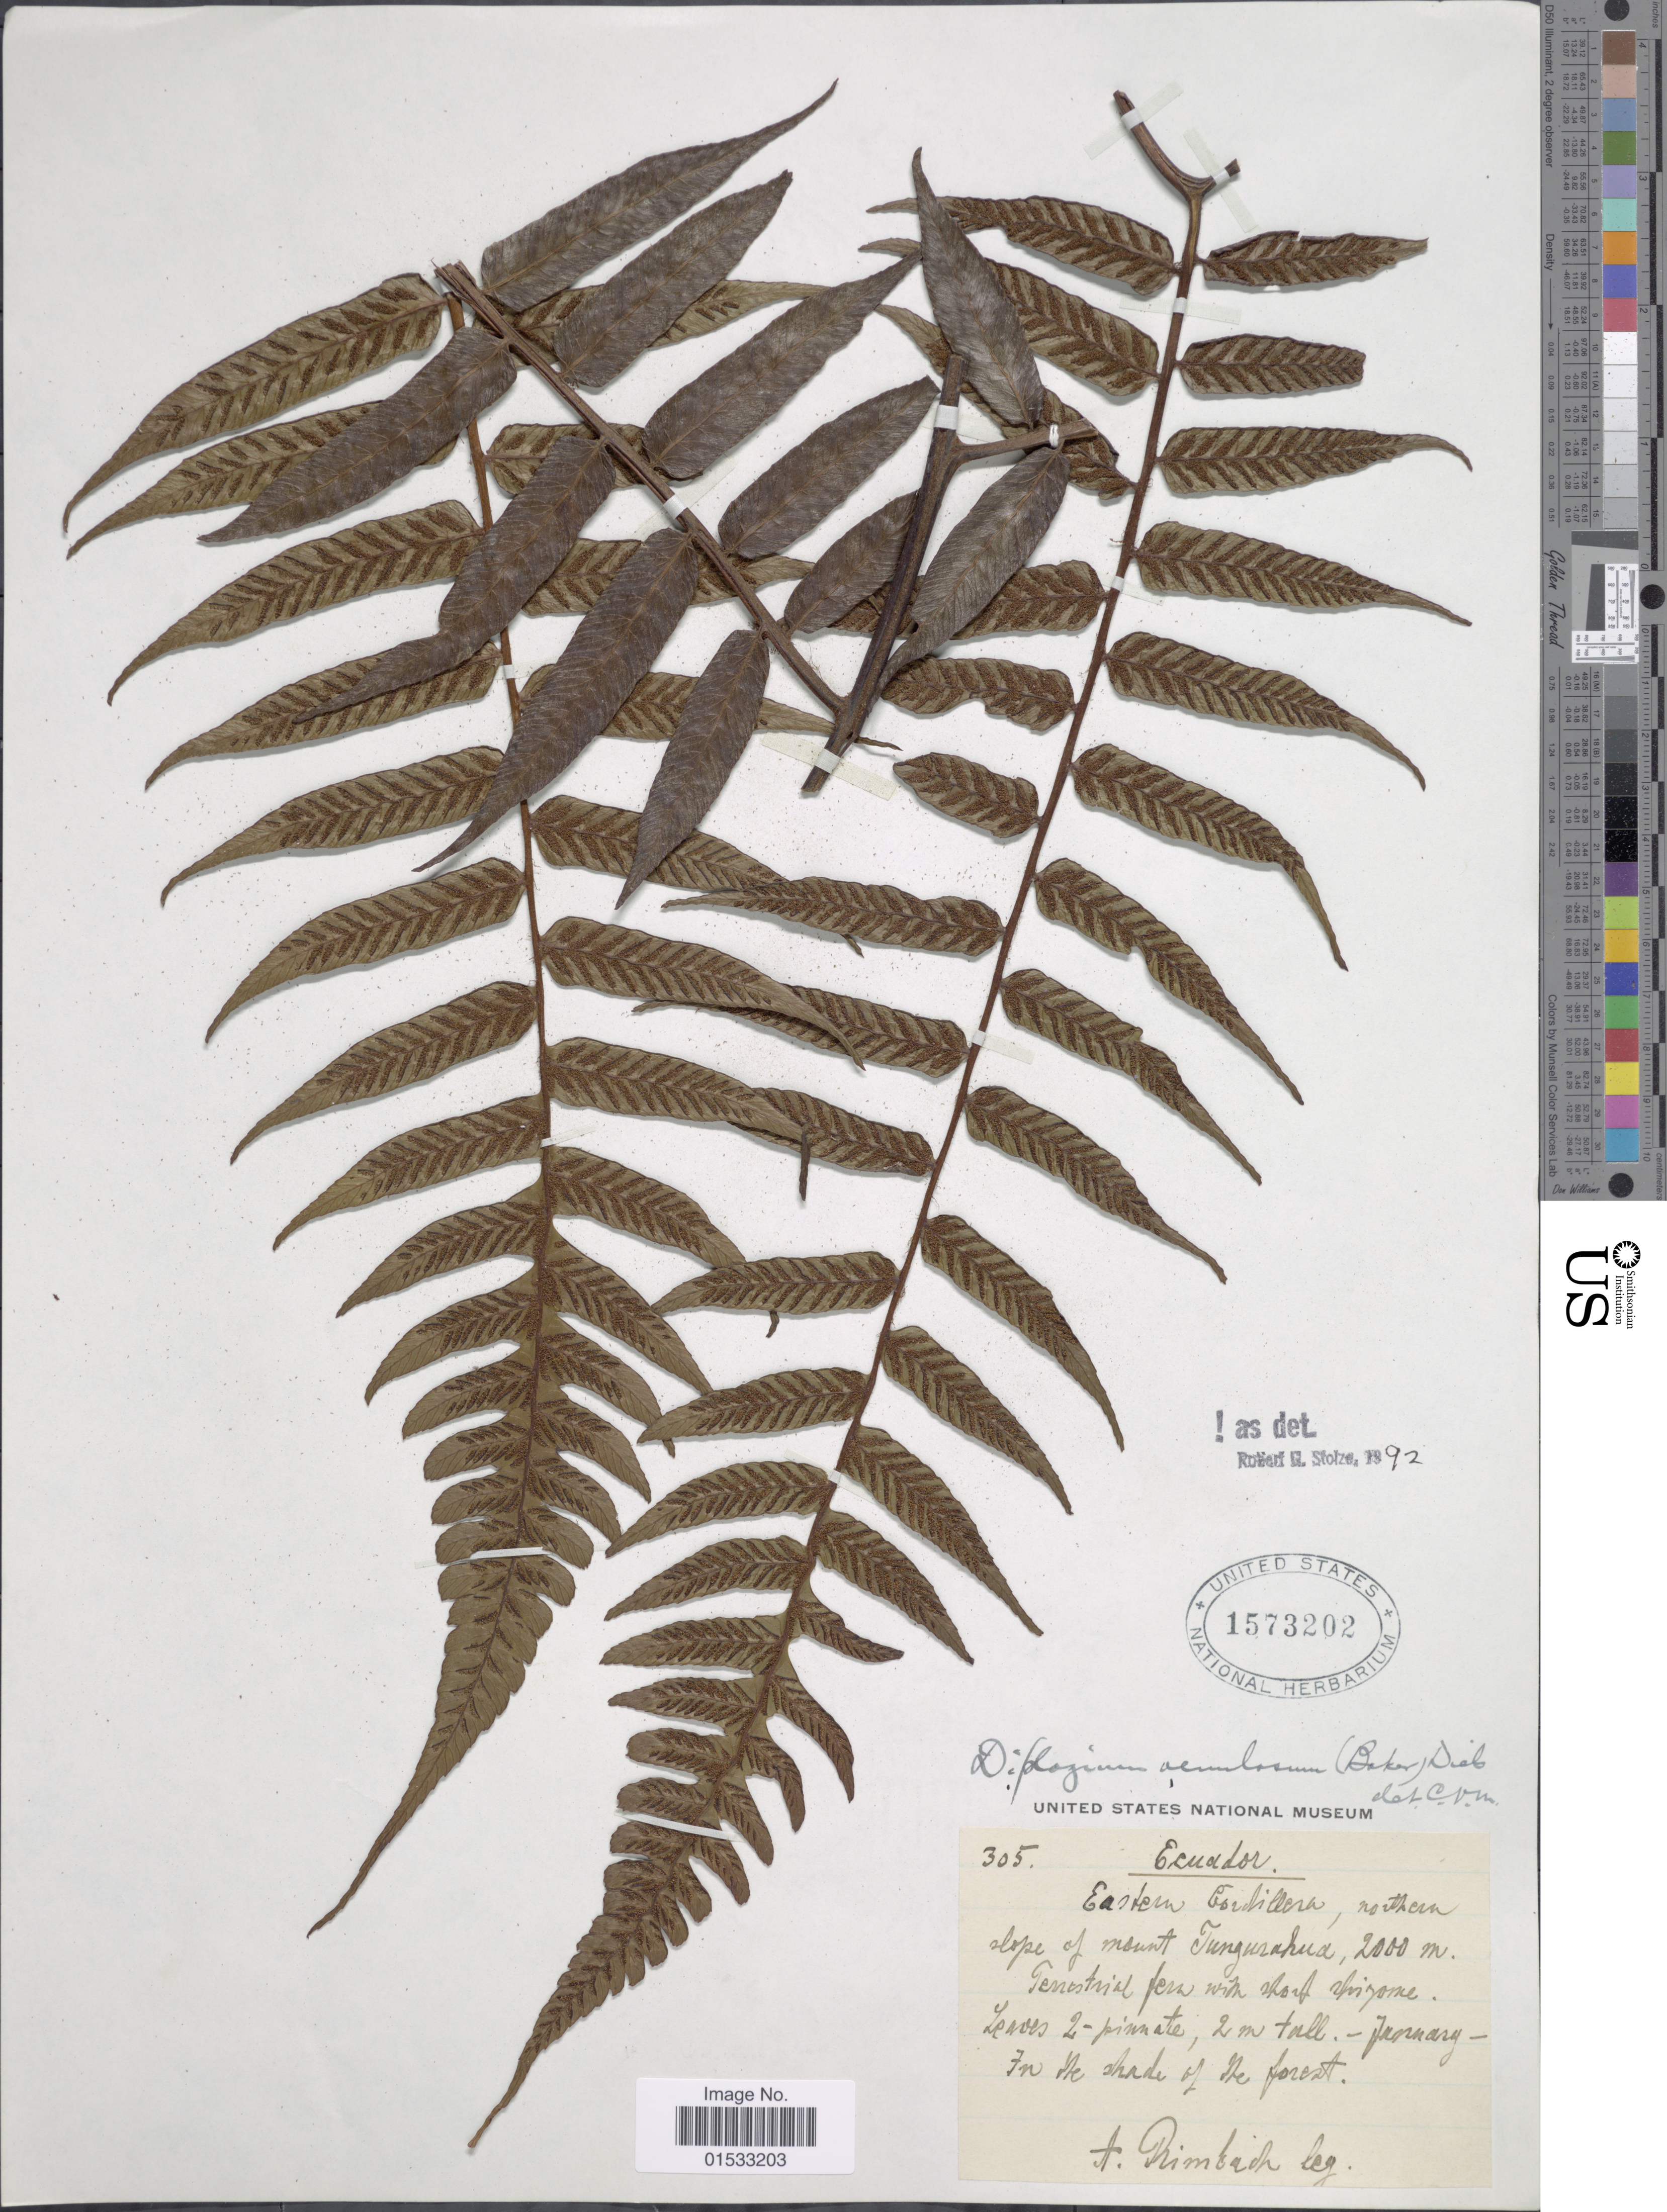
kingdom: Plantae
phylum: Tracheophyta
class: Polypodiopsida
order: Polypodiales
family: Athyriaceae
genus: Diplazium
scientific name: Diplazium venulosum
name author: (Baker) Diels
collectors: A. Rimbach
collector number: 305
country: Ecuador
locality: Eastern Cordillera, southern slope of mount Tungurahua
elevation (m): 2000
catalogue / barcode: US 1573202